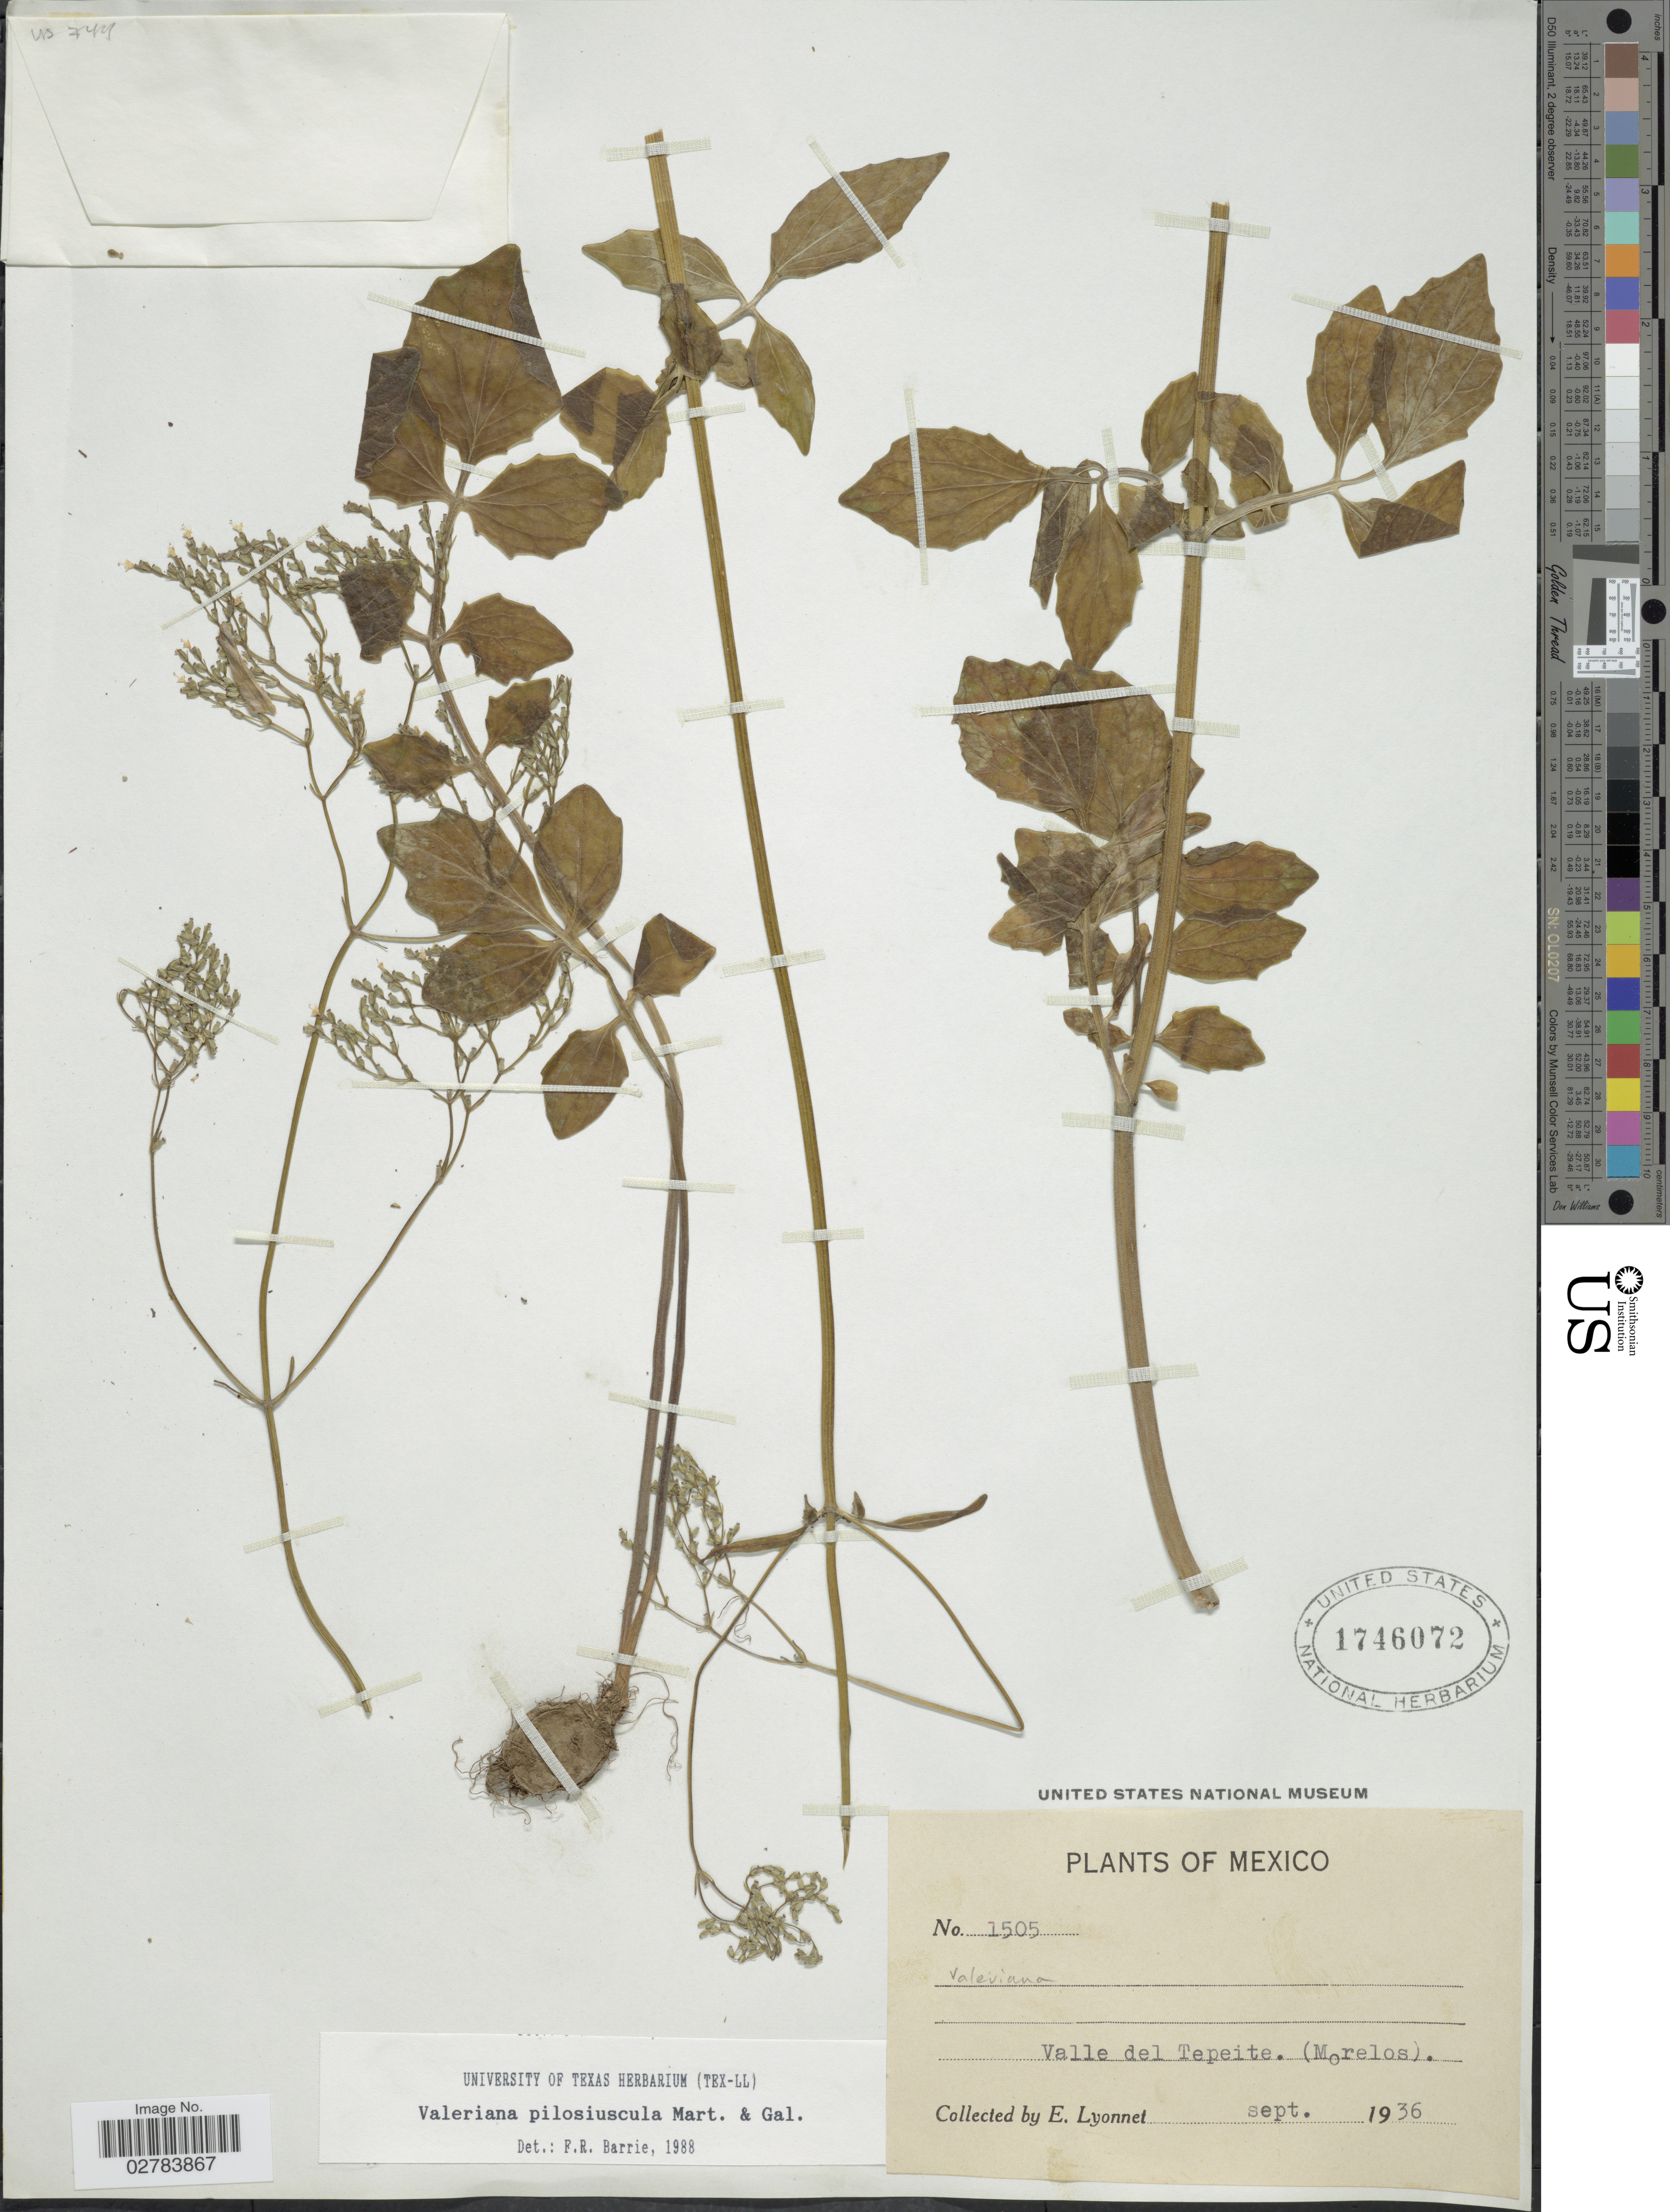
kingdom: Plantae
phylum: Tracheophyta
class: Magnoliopsida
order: Dipsacales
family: Caprifoliaceae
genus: Valeriana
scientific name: Valeriana pilosiuscula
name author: M. Martens & Galeotti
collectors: E. Lyonnet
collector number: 1505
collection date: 1936-09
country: Mexico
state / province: Morelos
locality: Valle del Tepeite.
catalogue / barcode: US 1746072